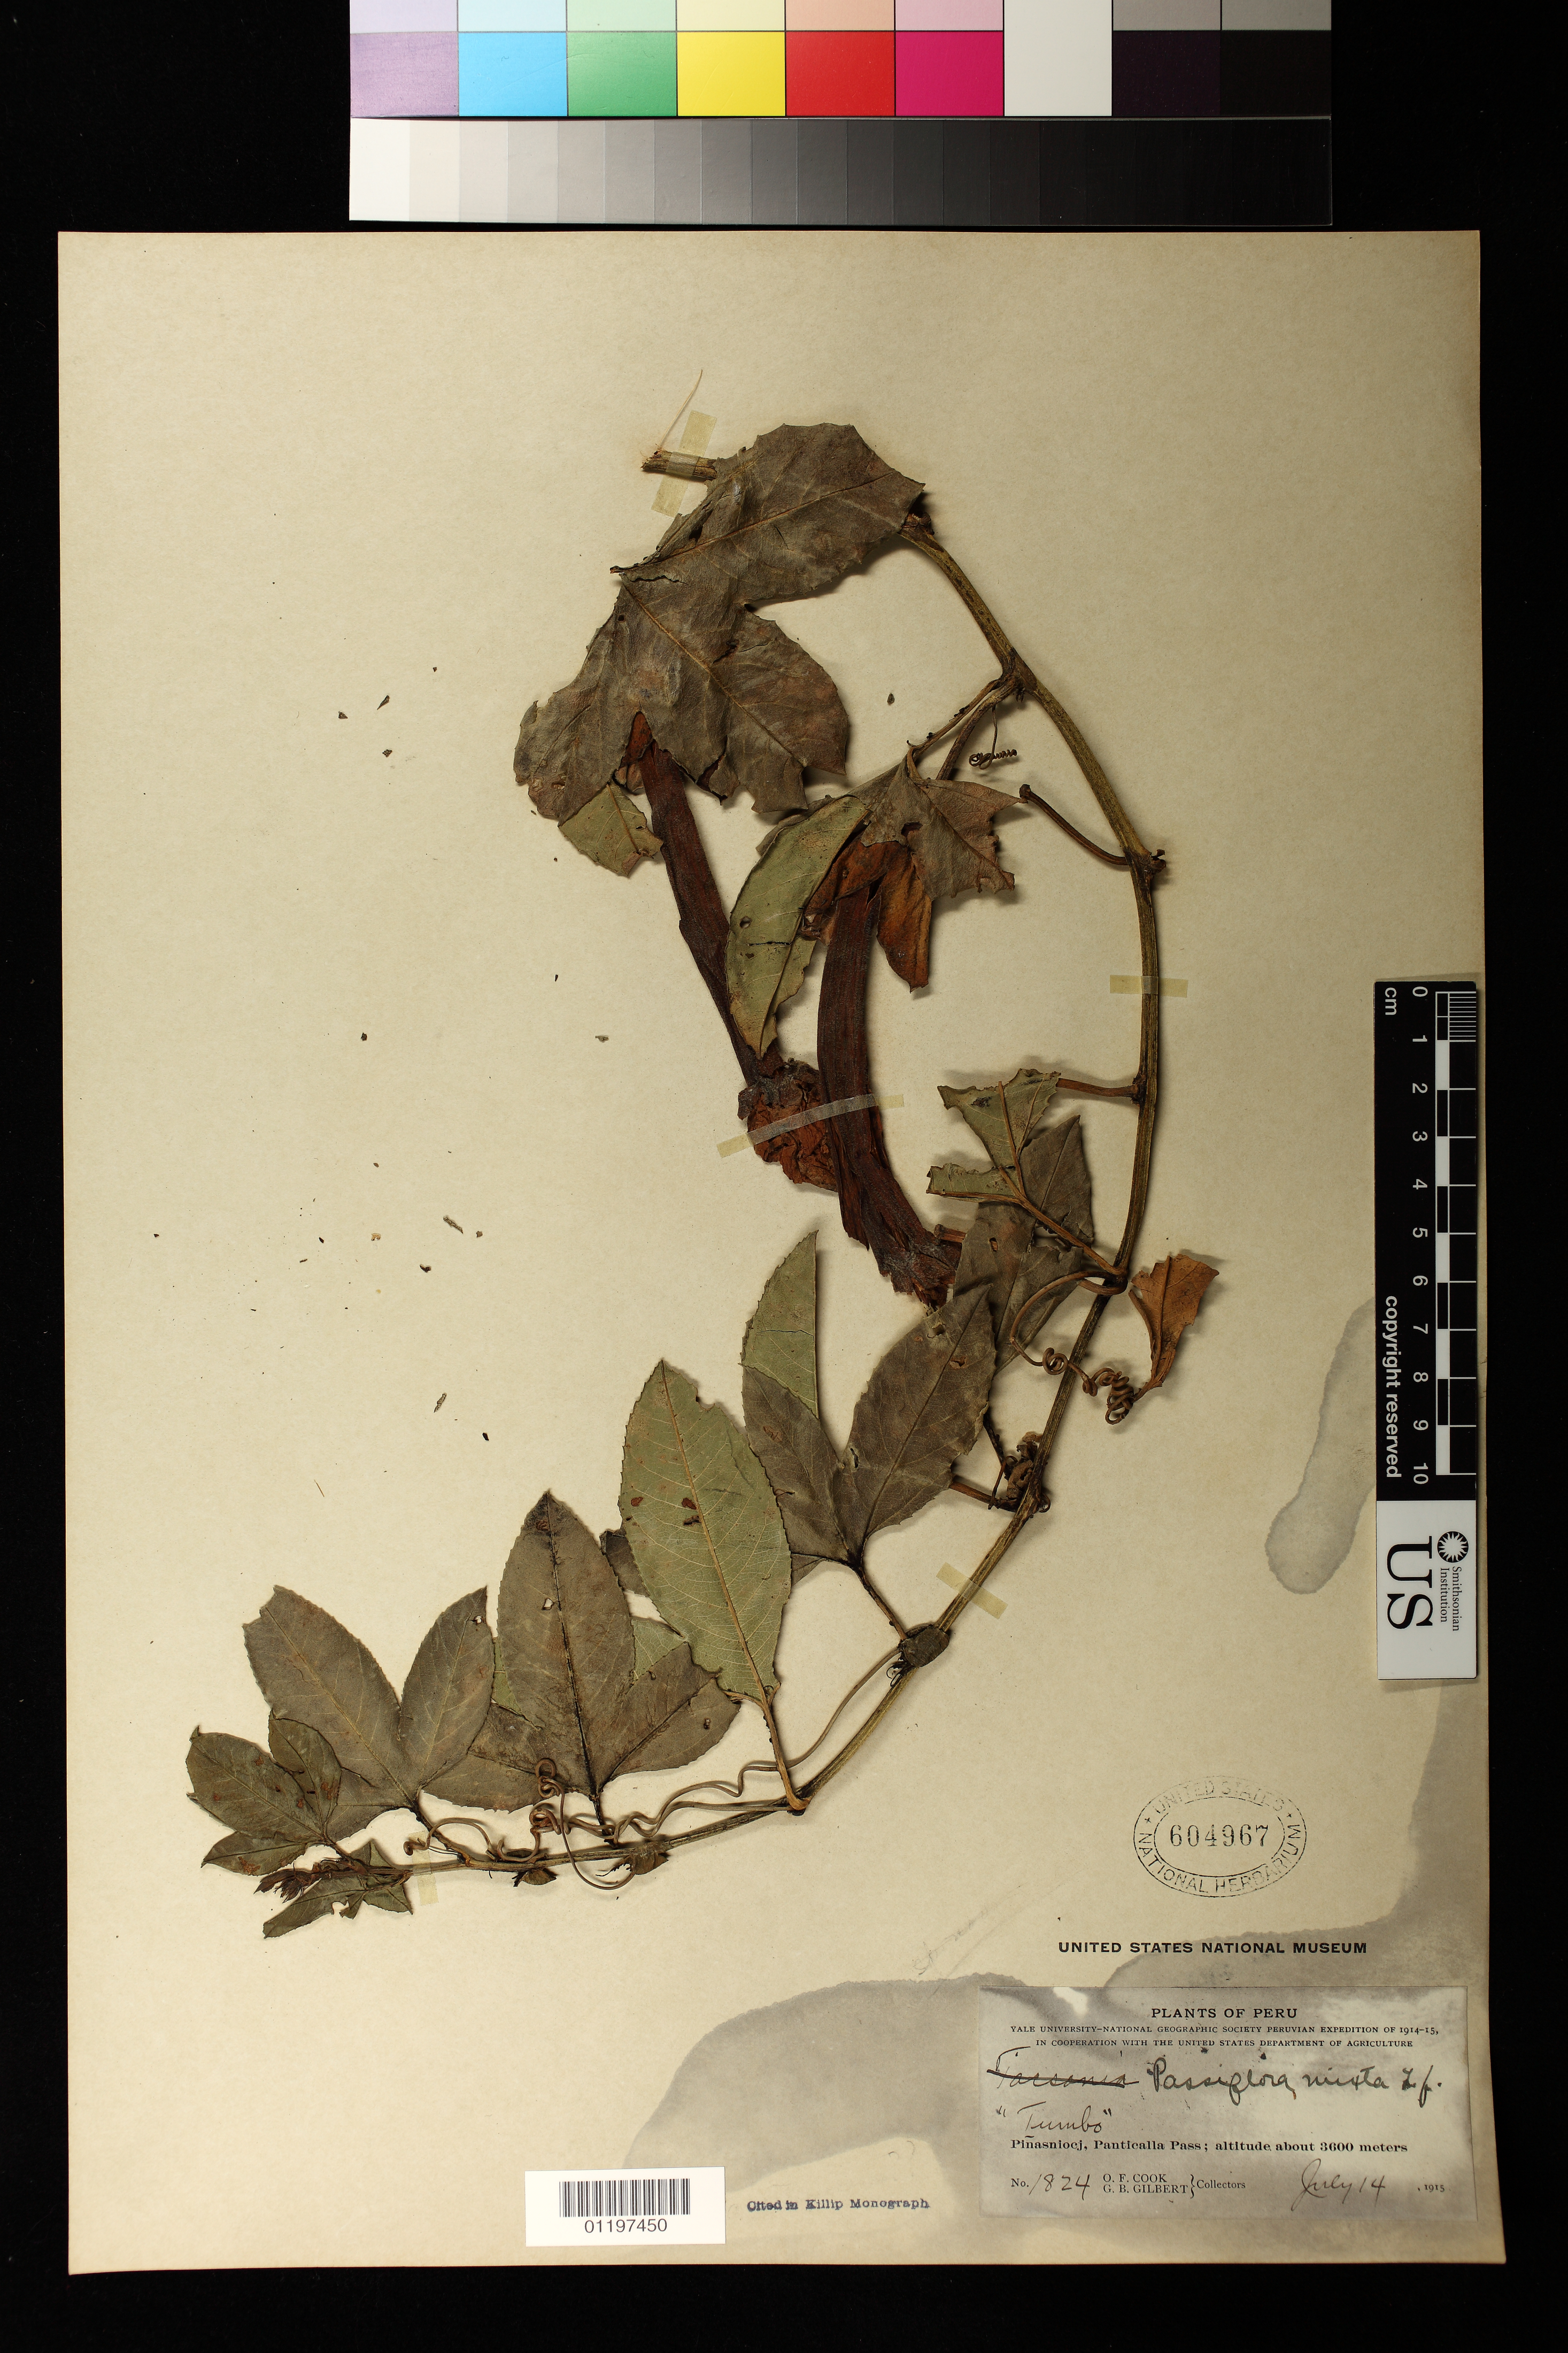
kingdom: Plantae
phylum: Tracheophyta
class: Magnoliopsida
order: Malpighiales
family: Passifloraceae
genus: Passiflora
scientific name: Passiflora mixta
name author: L. f.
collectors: O. F. Cook & G. B. Gilbert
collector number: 1824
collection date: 1915-07-14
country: Peru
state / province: Cusco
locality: Panticalla Pass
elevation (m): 1097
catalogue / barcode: US 604967